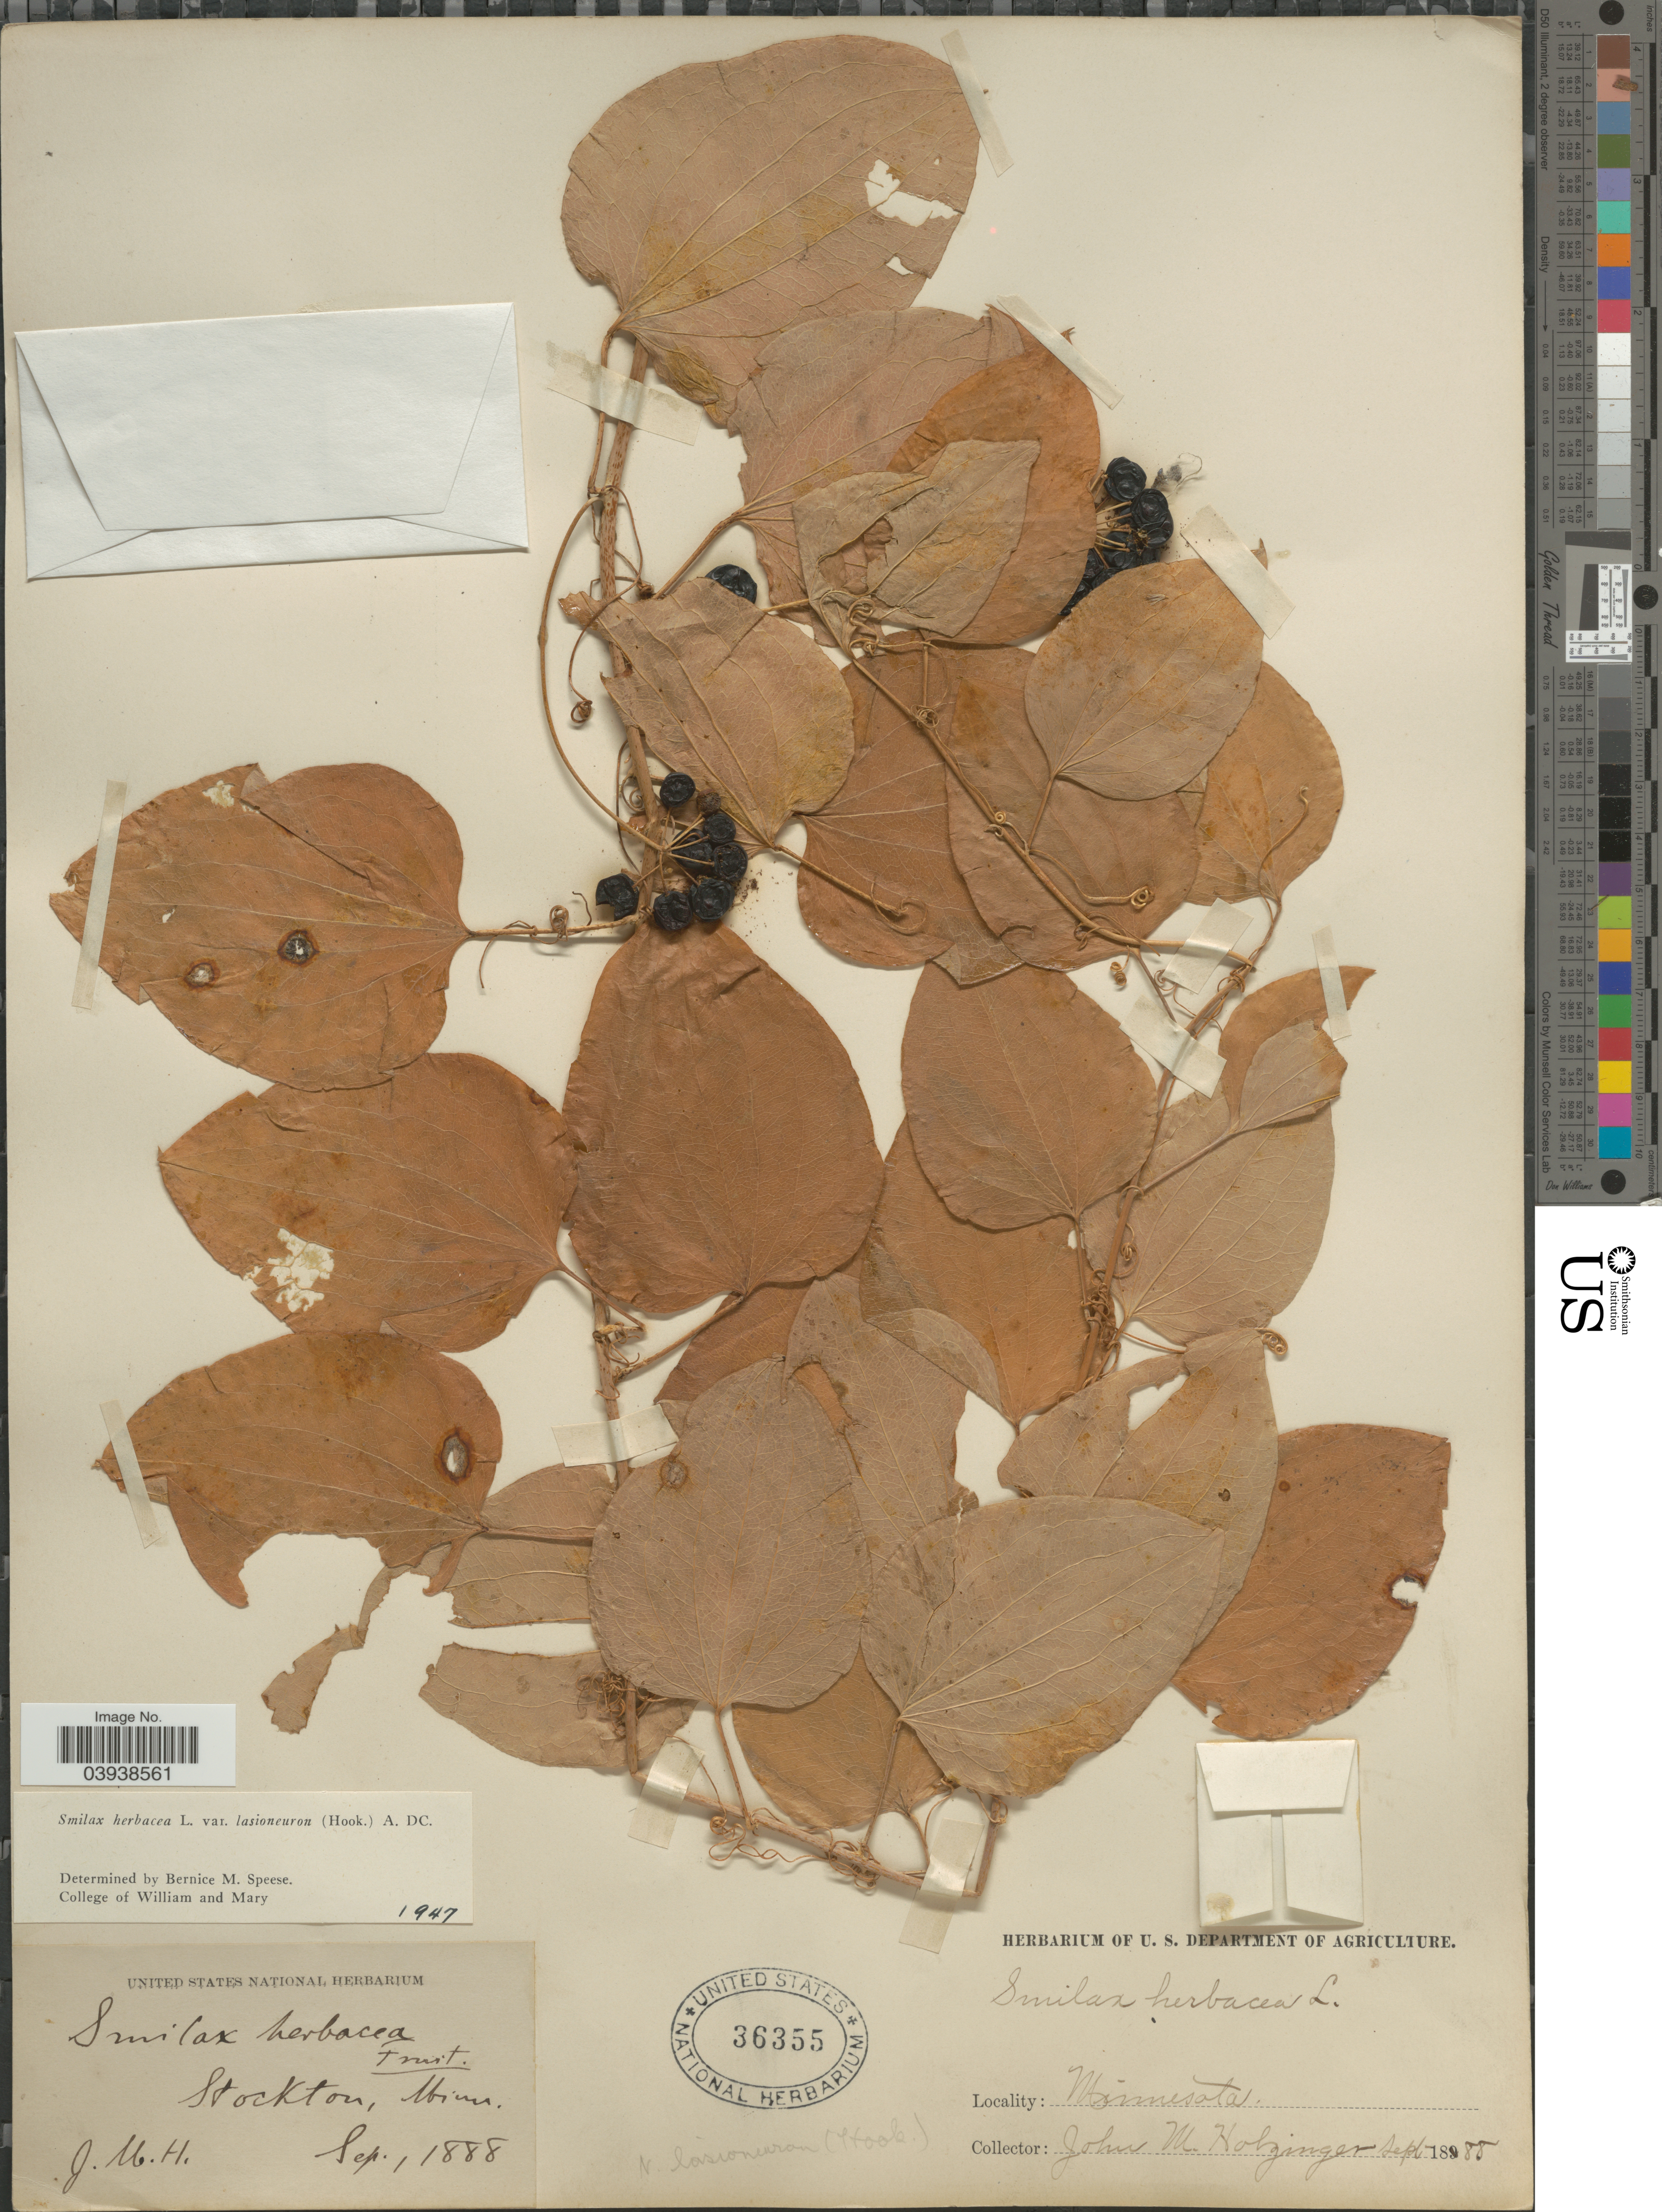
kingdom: Plantae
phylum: Tracheophyta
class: Liliopsida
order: Liliales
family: Smilacaceae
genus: Smilax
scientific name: Smilax herbacea var. lasioneuron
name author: (Hook.) A. DC.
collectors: J. M. Holzinger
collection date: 1888-09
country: United States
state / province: Minnesota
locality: Stockton.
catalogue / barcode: US 36355